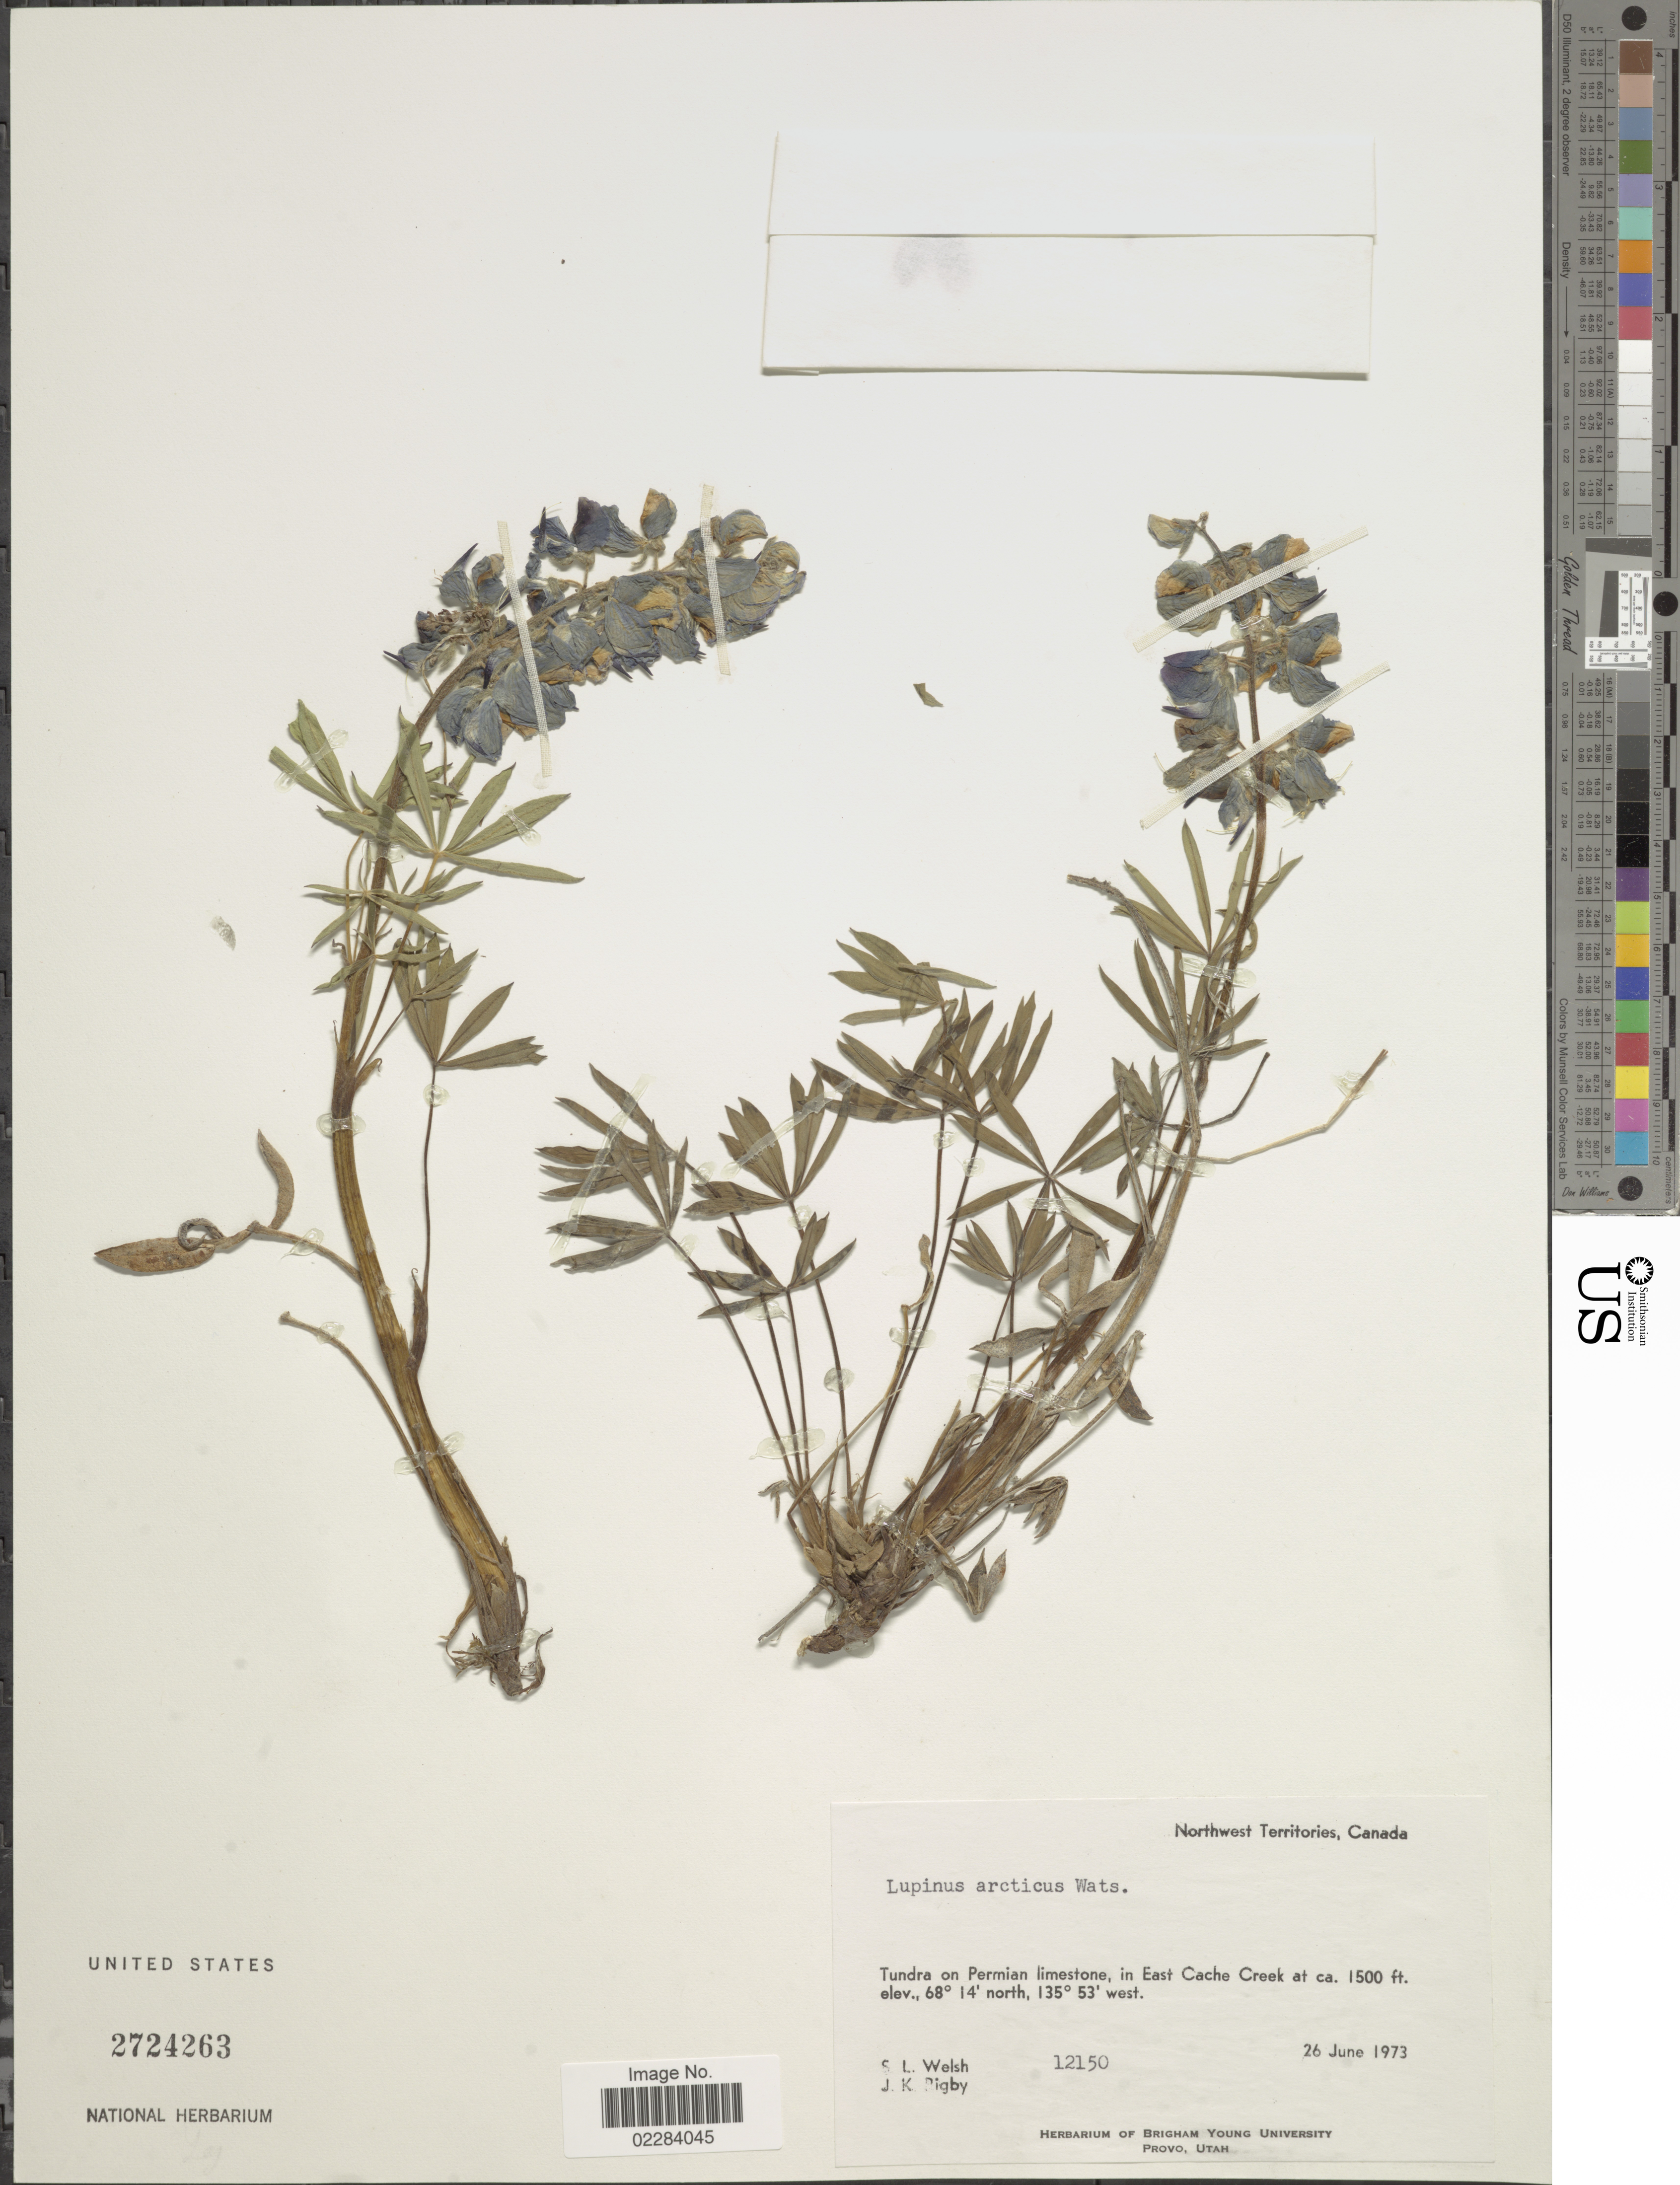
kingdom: Plantae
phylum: Tracheophyta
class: Magnoliopsida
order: Fabales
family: Fabaceae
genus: Lupinus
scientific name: Lupinus arcticus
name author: S. Watson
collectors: S. Welsh & J. Rigby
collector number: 12150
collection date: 1973-06-26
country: Canada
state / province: Northwest Territories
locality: Tundra on Permian limestone, in East Cache Creek.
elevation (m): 457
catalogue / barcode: US 2724263